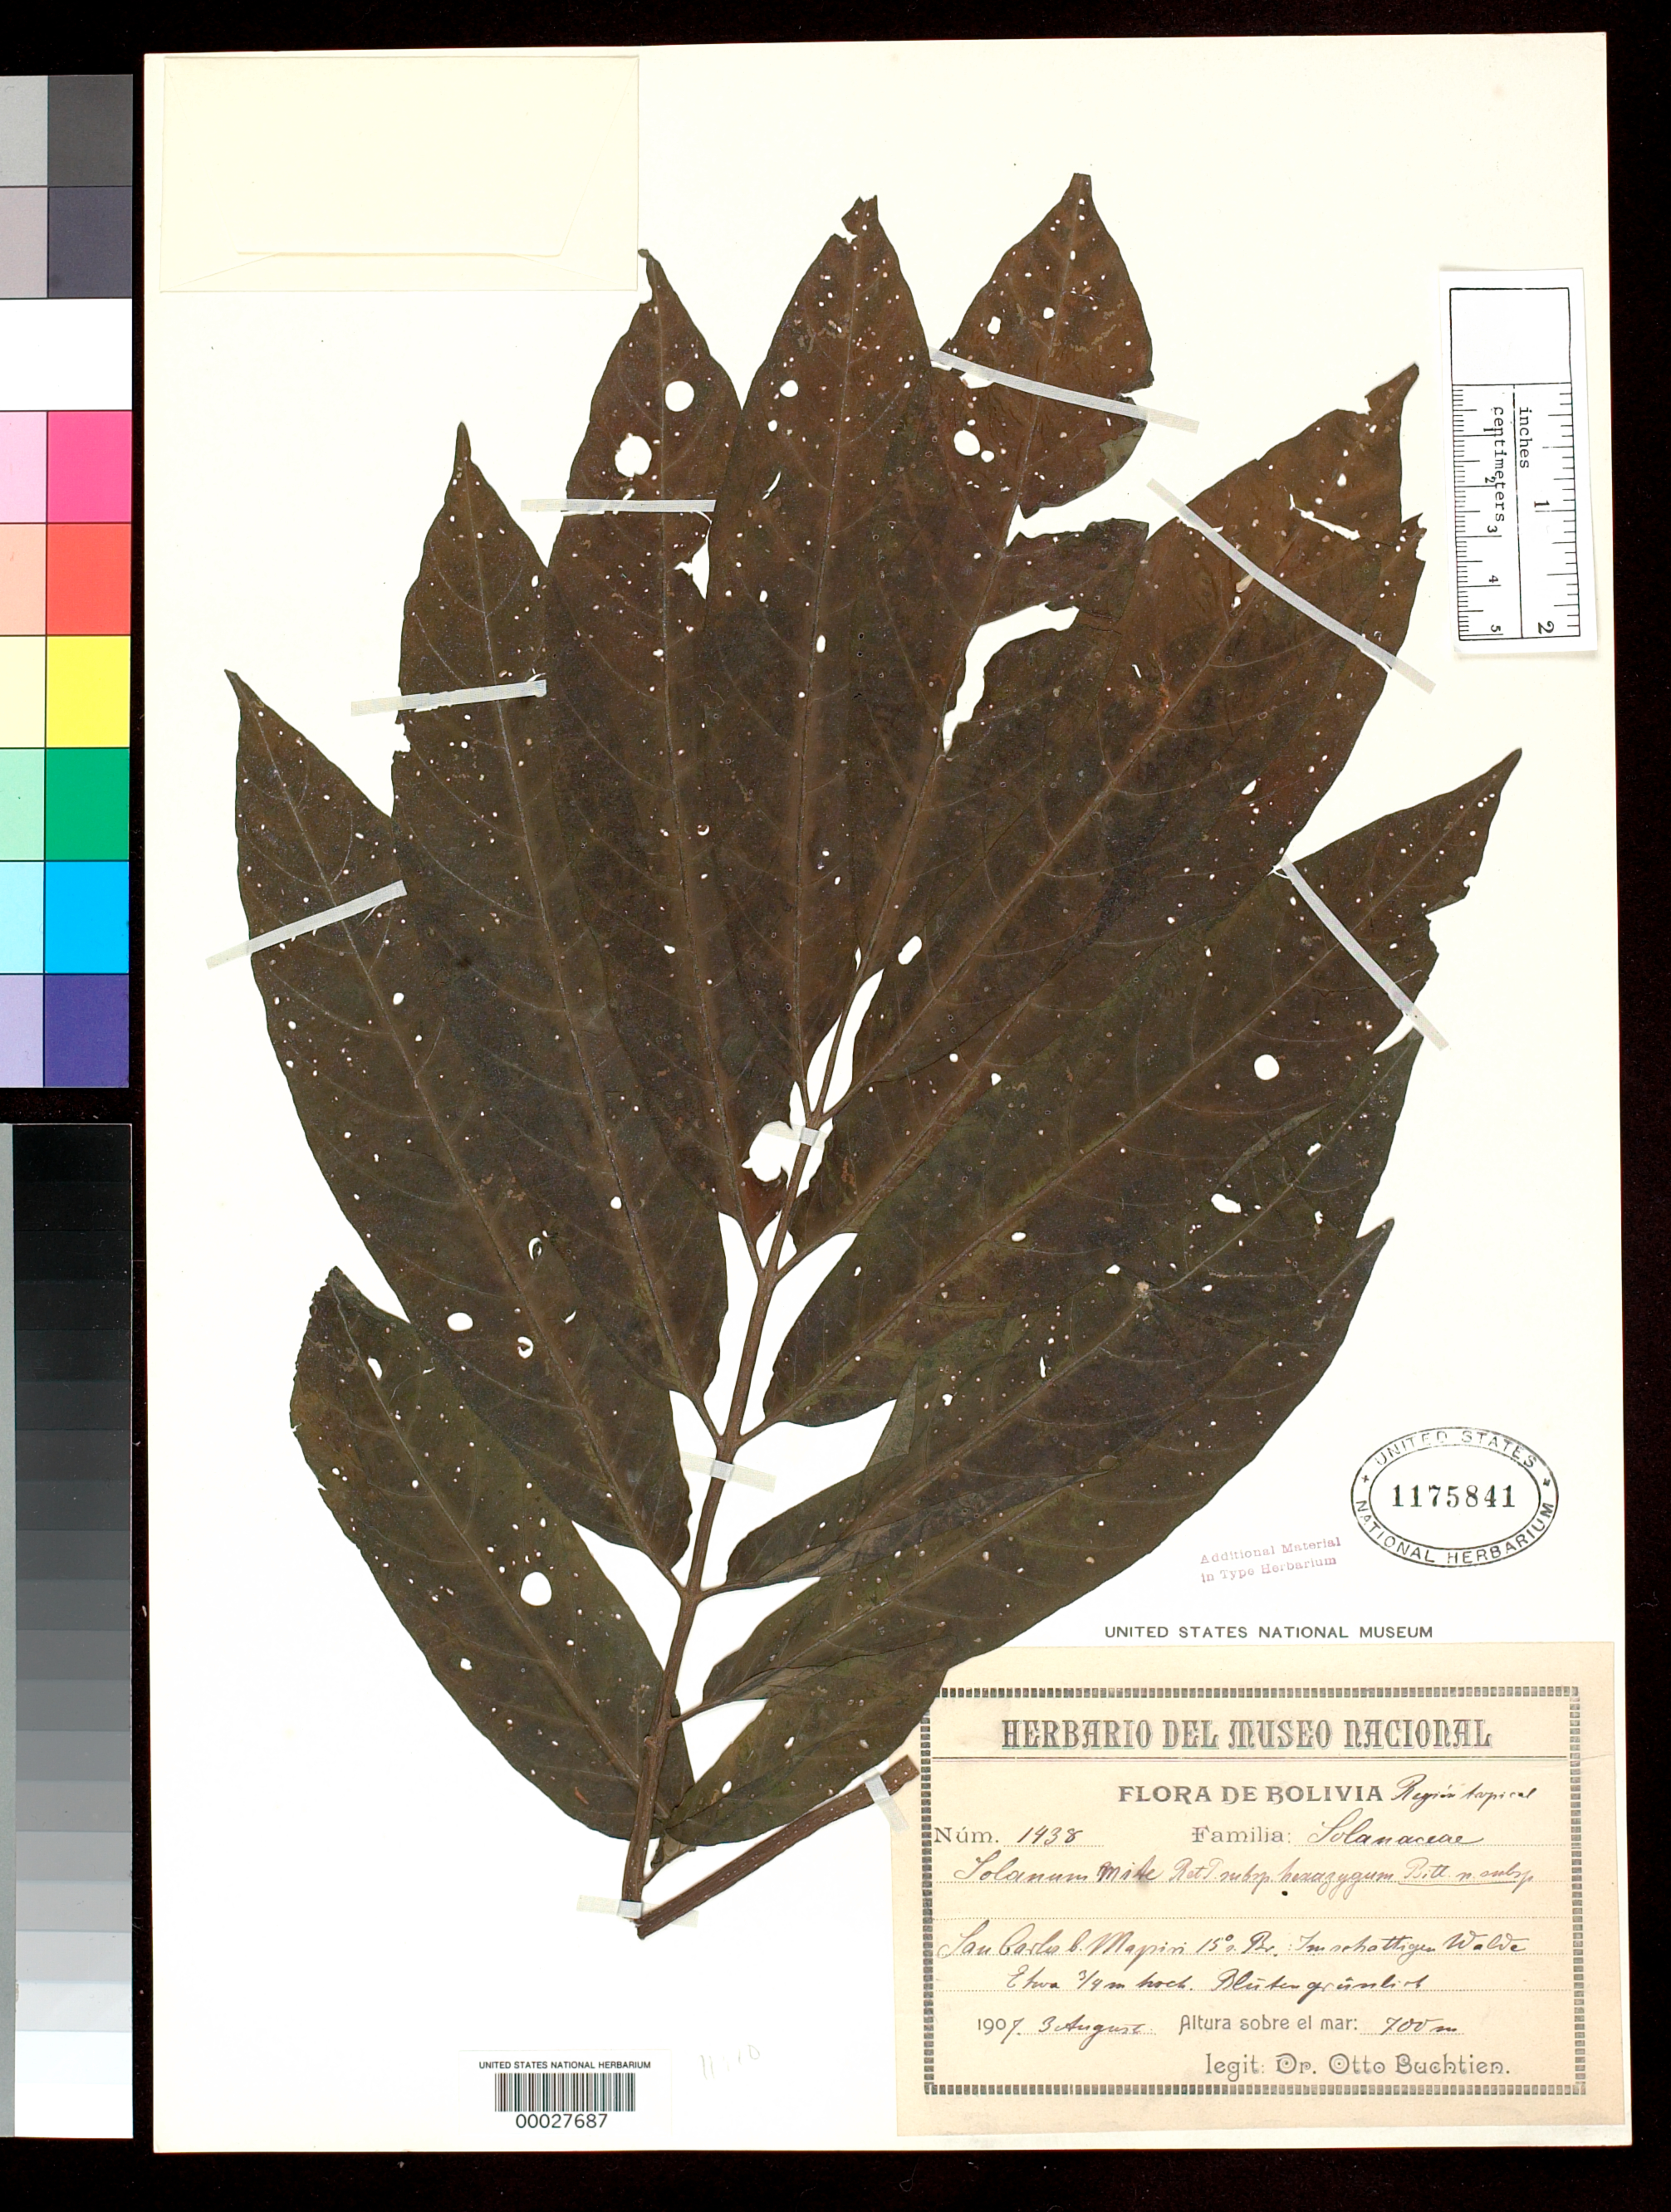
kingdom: Plantae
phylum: Tracheophyta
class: Magnoliopsida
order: Solanales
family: Solanaceae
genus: Solanum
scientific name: Solanum mite subsp. hexazygum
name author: Bitter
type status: Type Collection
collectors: O. Buchtien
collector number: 1438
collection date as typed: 03 Aug 1907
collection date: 1907-08-03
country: Bolivia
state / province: La Paz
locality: San Carlos, Mapiri.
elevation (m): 700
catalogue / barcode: US 1175841